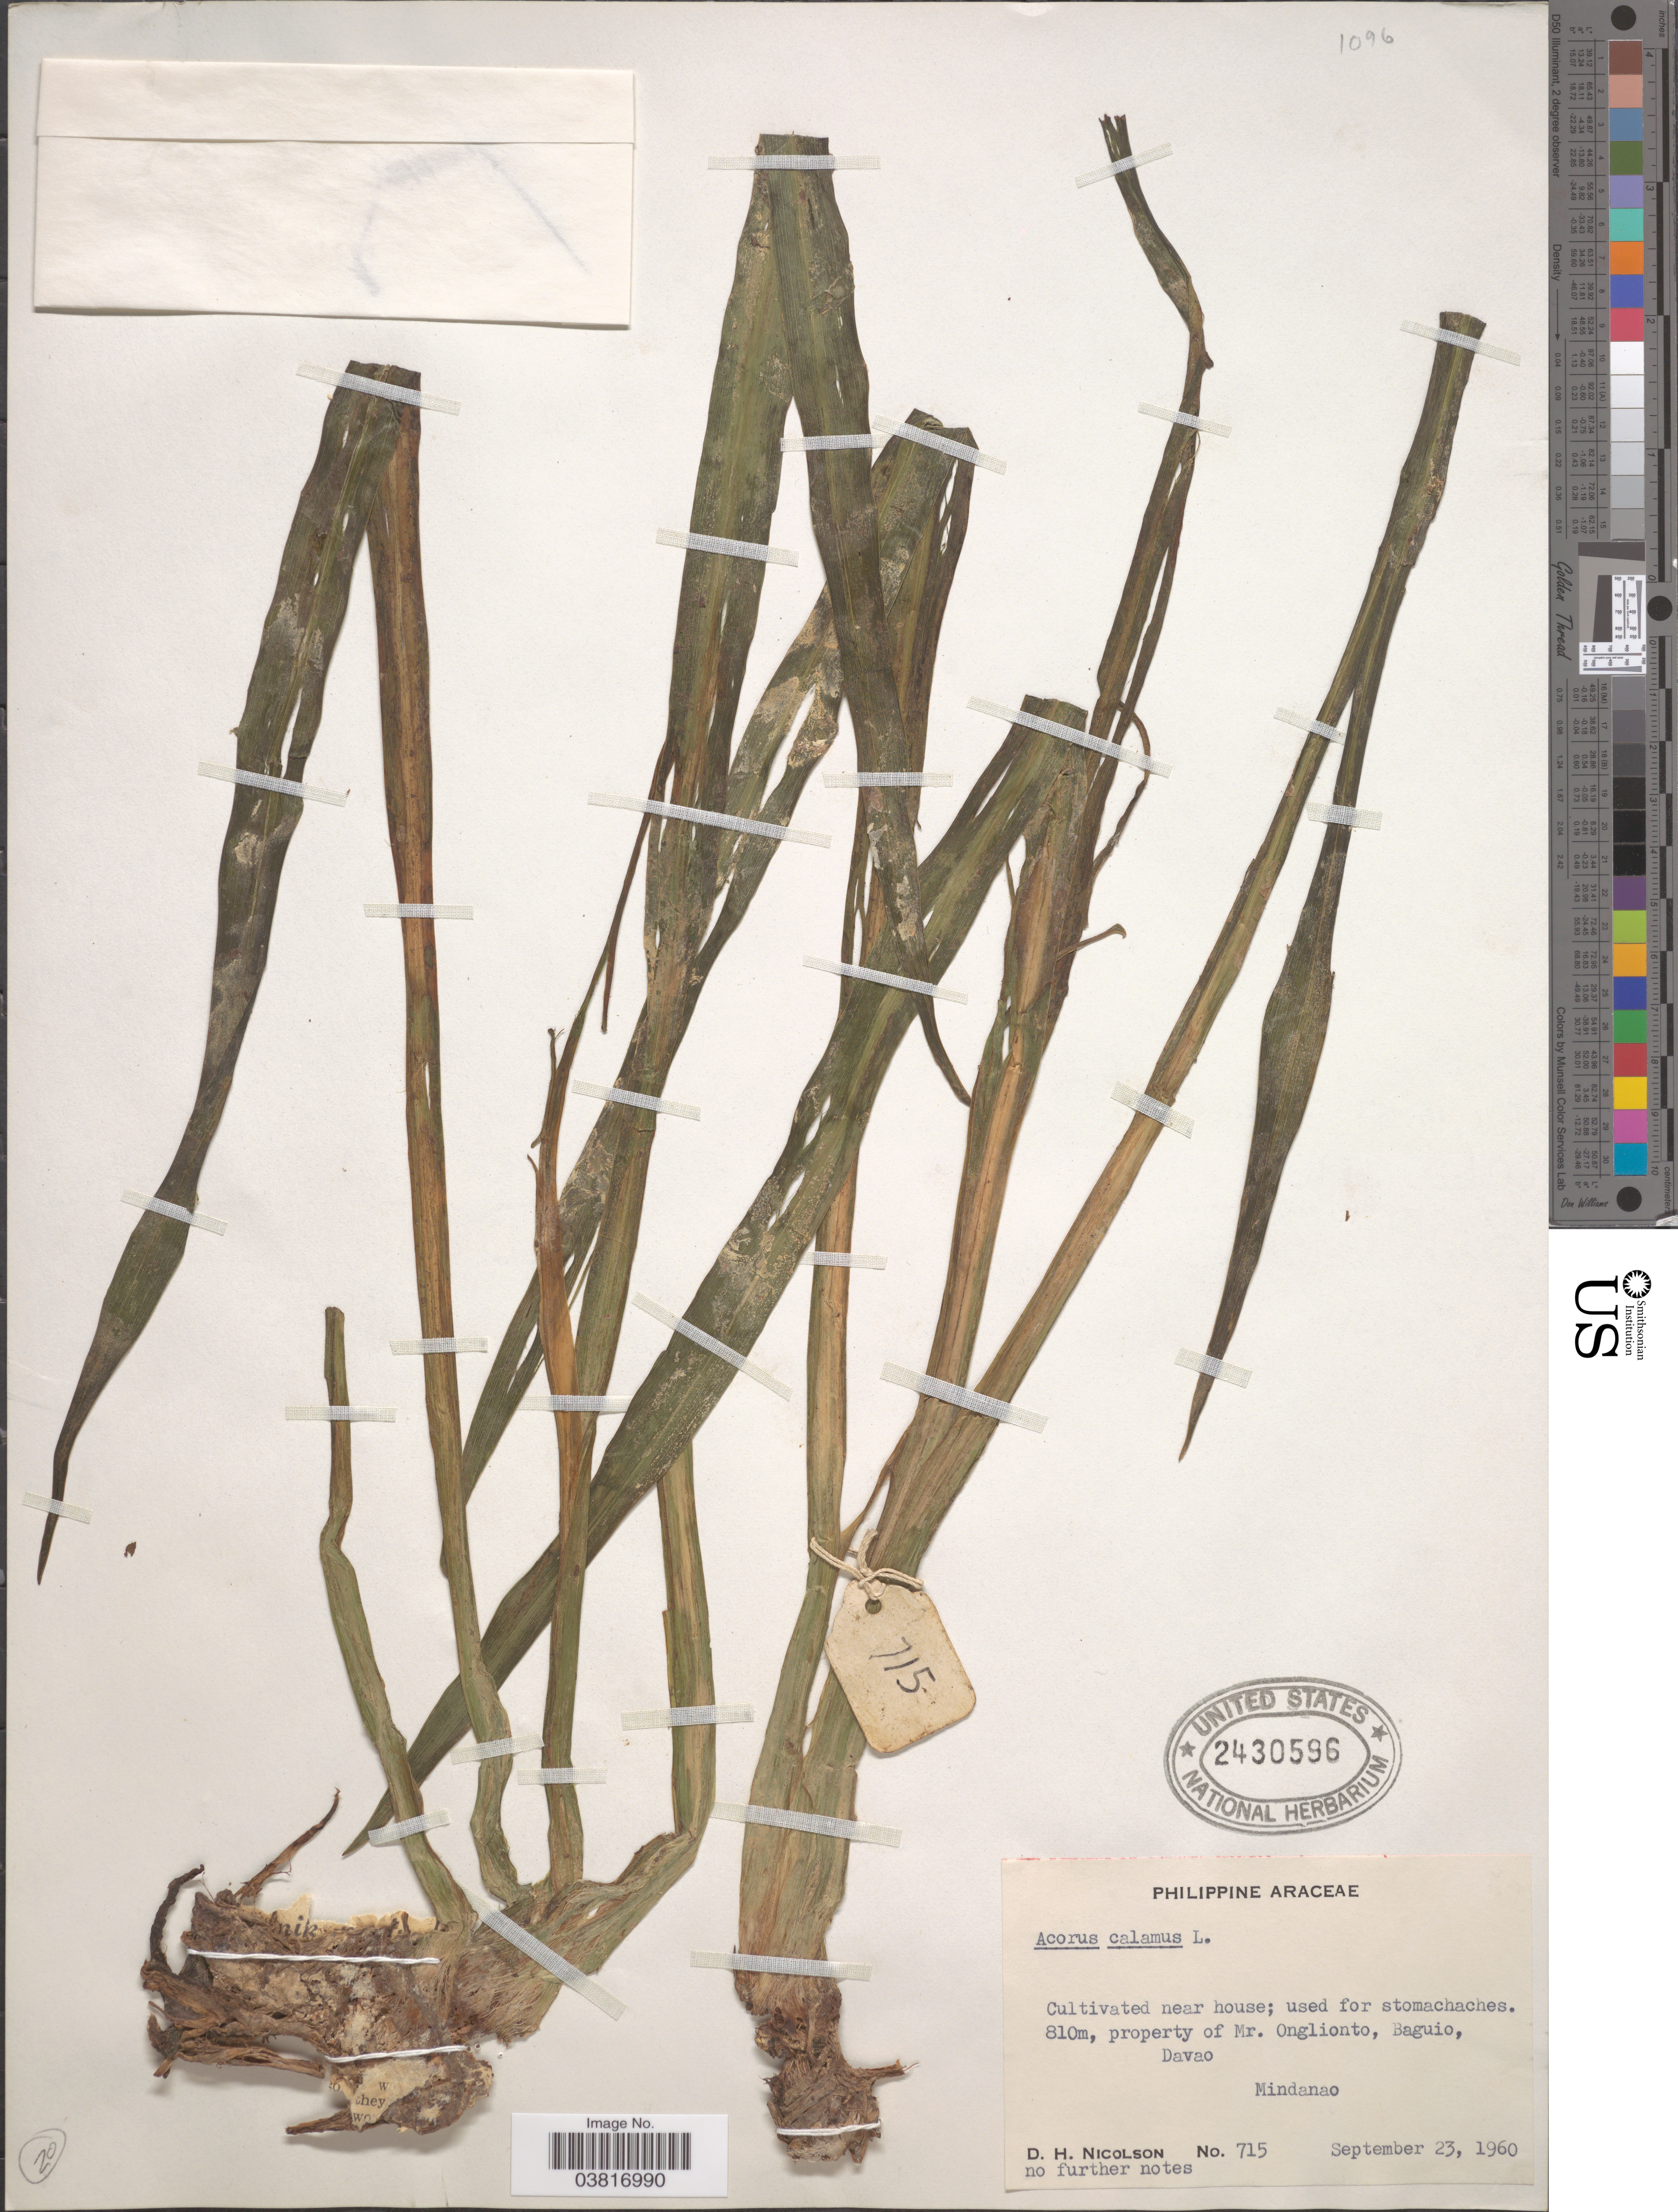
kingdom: Plantae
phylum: Tracheophyta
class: Liliopsida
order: Acorales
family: Acoraceae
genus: Acorus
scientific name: Acorus calamus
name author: L.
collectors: D. H. Nicolson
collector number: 715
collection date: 1960-09-23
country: Philippines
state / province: Davao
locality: Property of Mr. Onglionto, Bagui. Mindanao.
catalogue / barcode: US 2430596